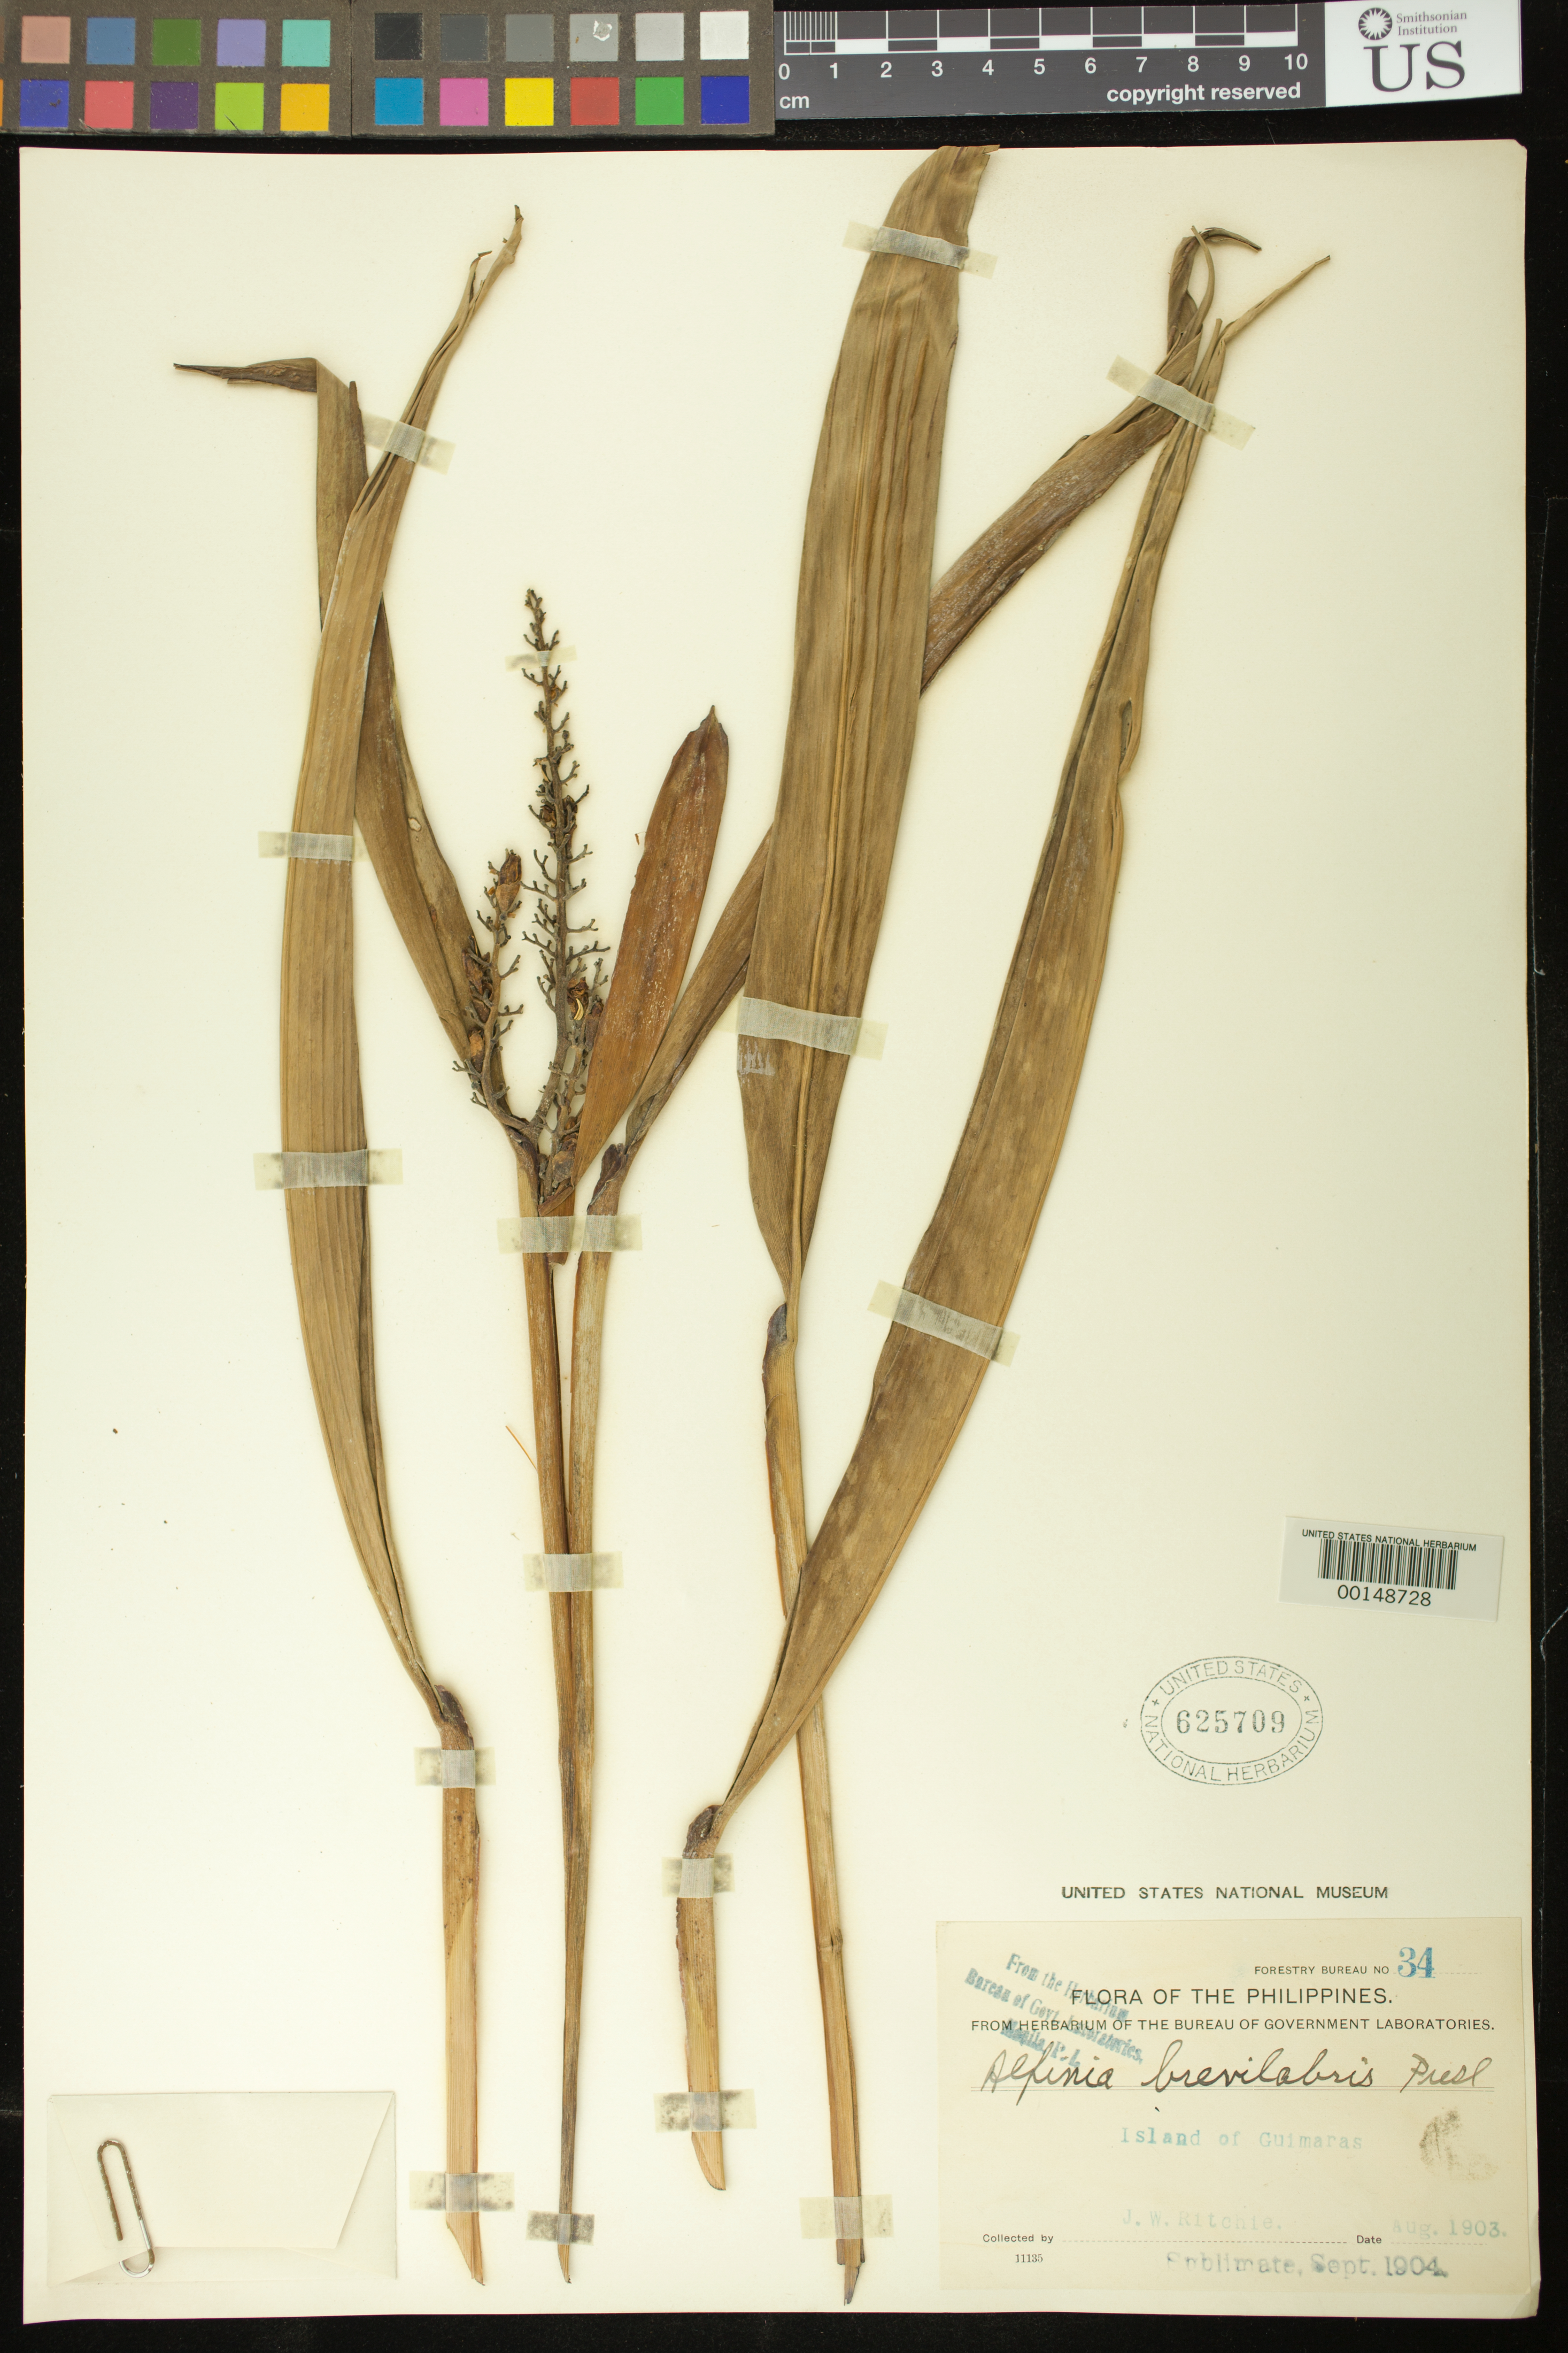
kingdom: Plantae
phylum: Tracheophyta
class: Liliopsida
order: Zingiberales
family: Zingiberaceae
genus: Alpinia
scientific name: Alpinia brevilabris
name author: C. Presl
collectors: J. Ritchie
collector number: For. Bur. 34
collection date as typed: Aug 1903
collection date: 1903-08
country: Philippines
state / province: Western Visayas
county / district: Iloilo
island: Guimaras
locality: Guimaras i.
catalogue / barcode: US 625709